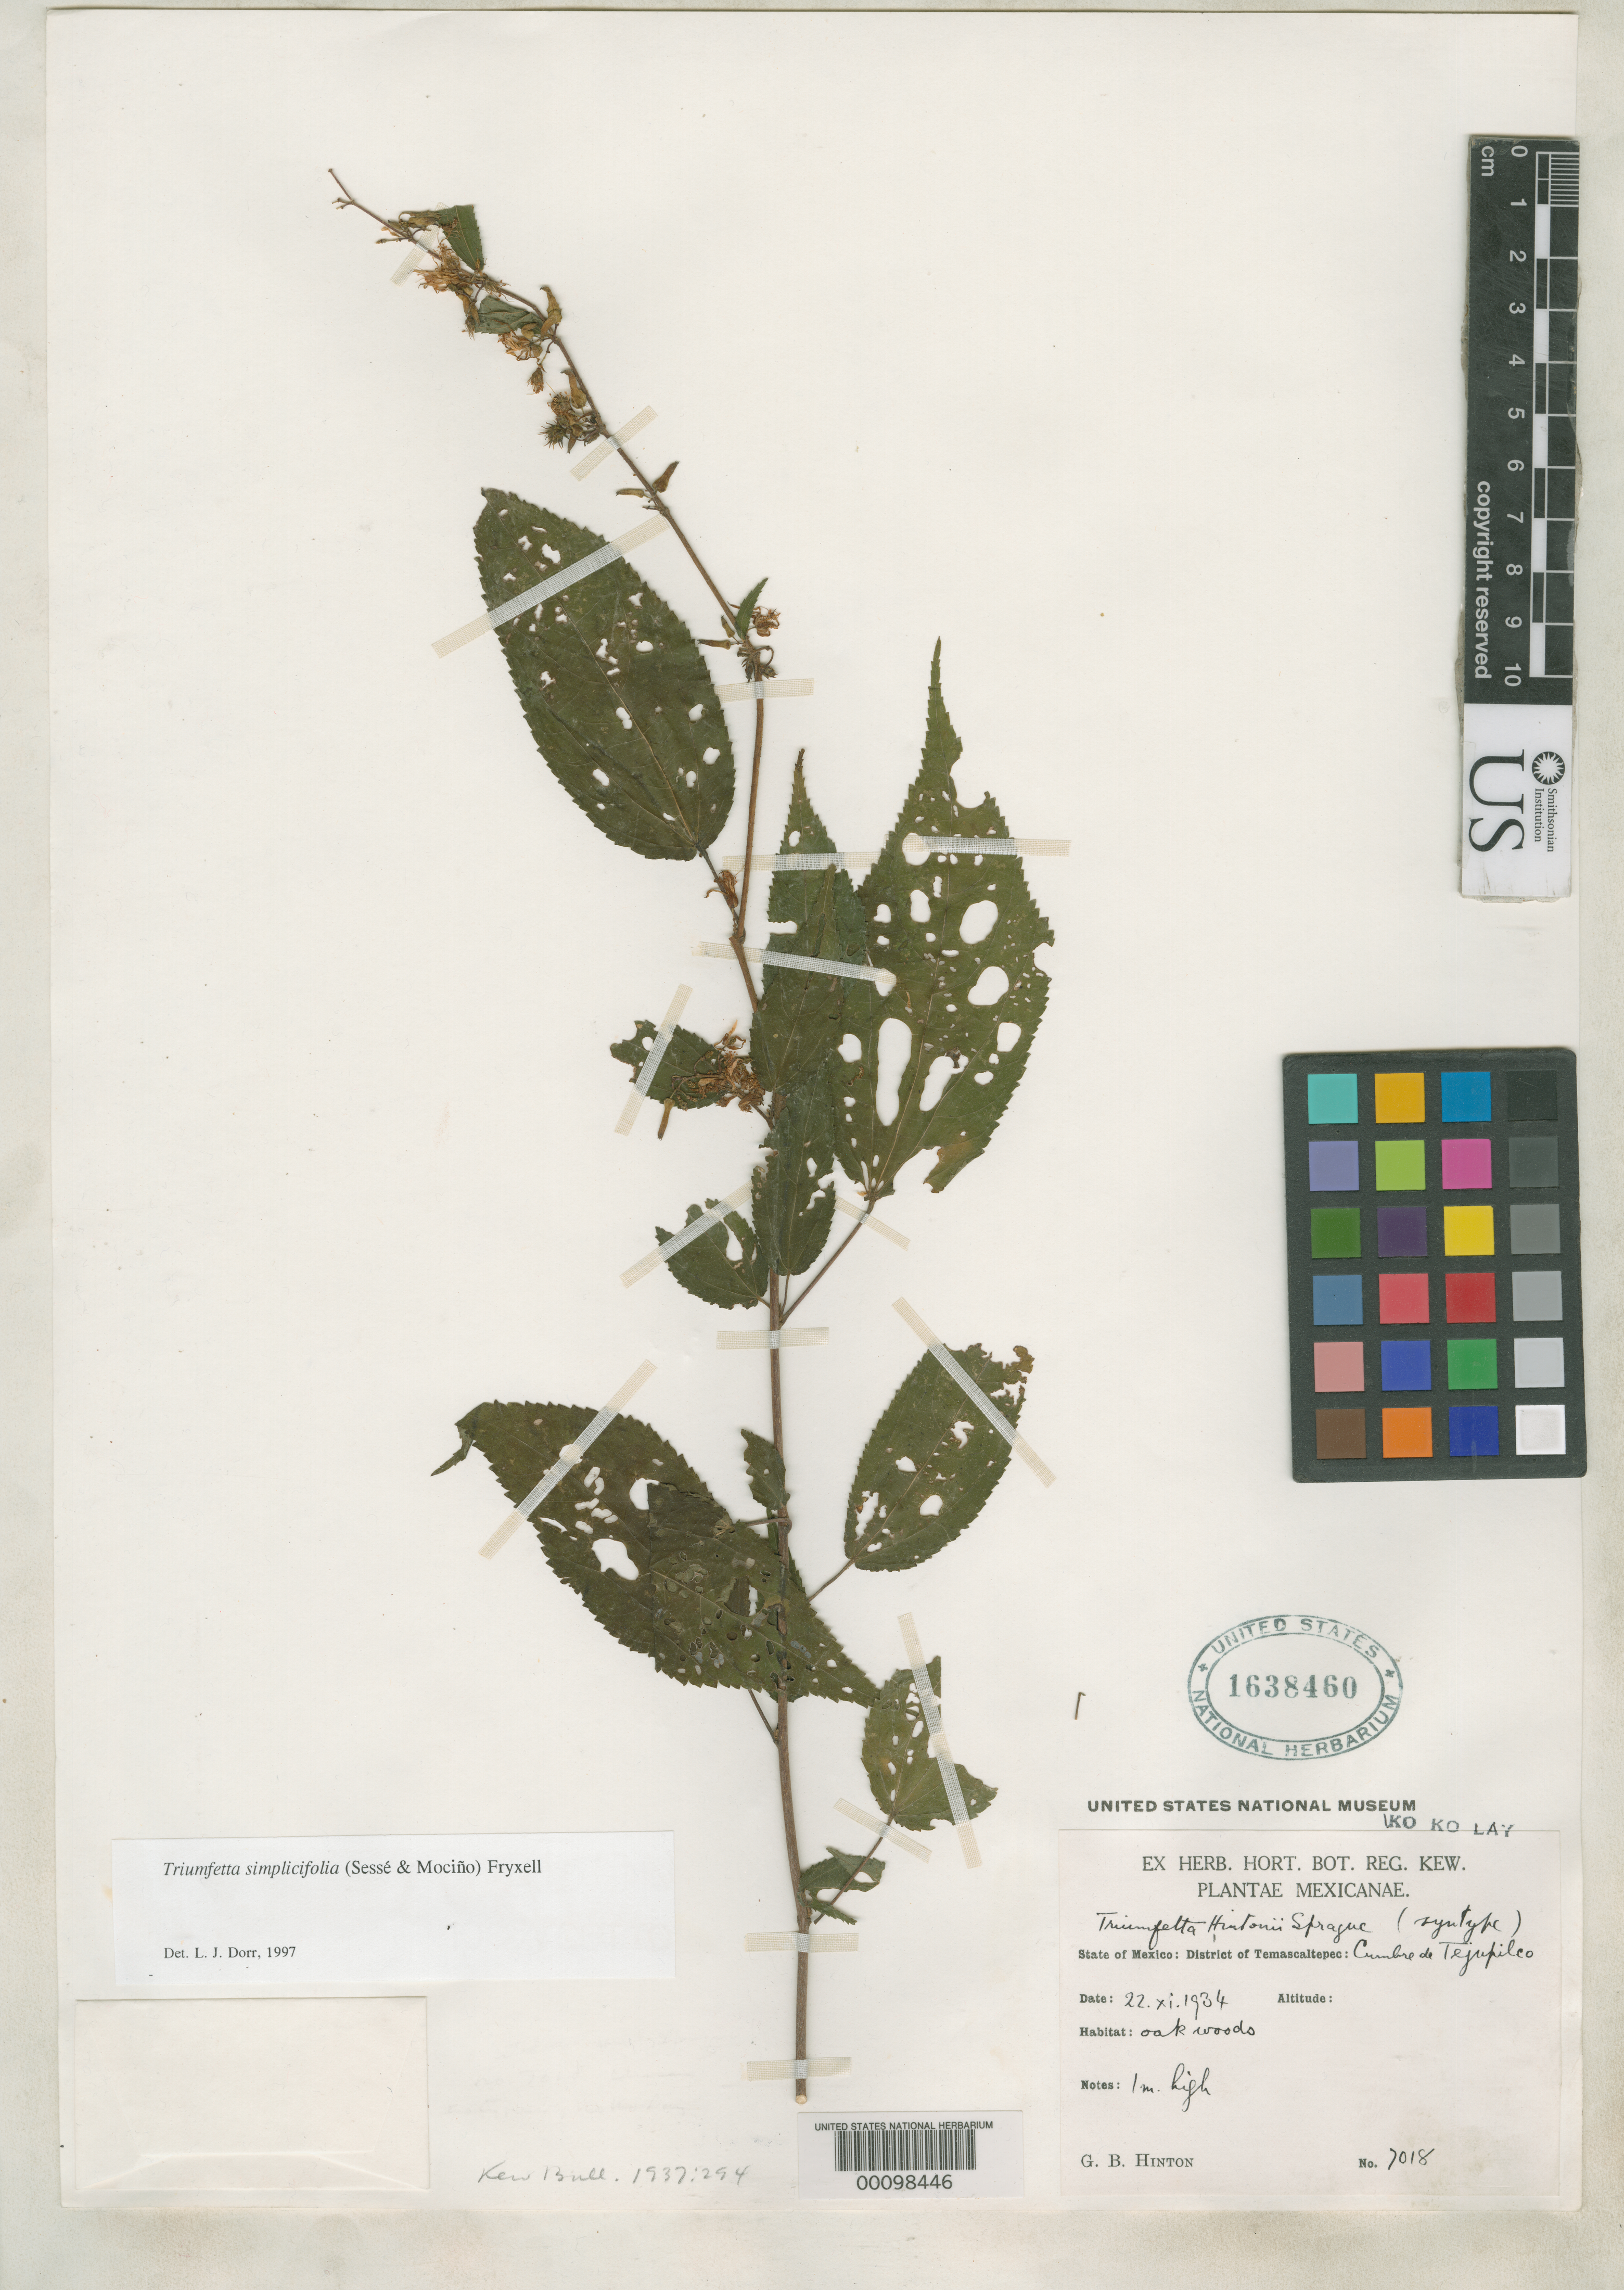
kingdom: Plantae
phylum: Tracheophyta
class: Magnoliopsida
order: Malvales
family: Malvaceae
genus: Triumfetta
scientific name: Triumfetta hintonii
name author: Sprague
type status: Isotype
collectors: G. B. Hinton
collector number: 7018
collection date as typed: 22 Nov 1934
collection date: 1934-11-22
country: Mexico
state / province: México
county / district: Temascaltepec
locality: Cumbre de Tejupilco.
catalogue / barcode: US 1638460